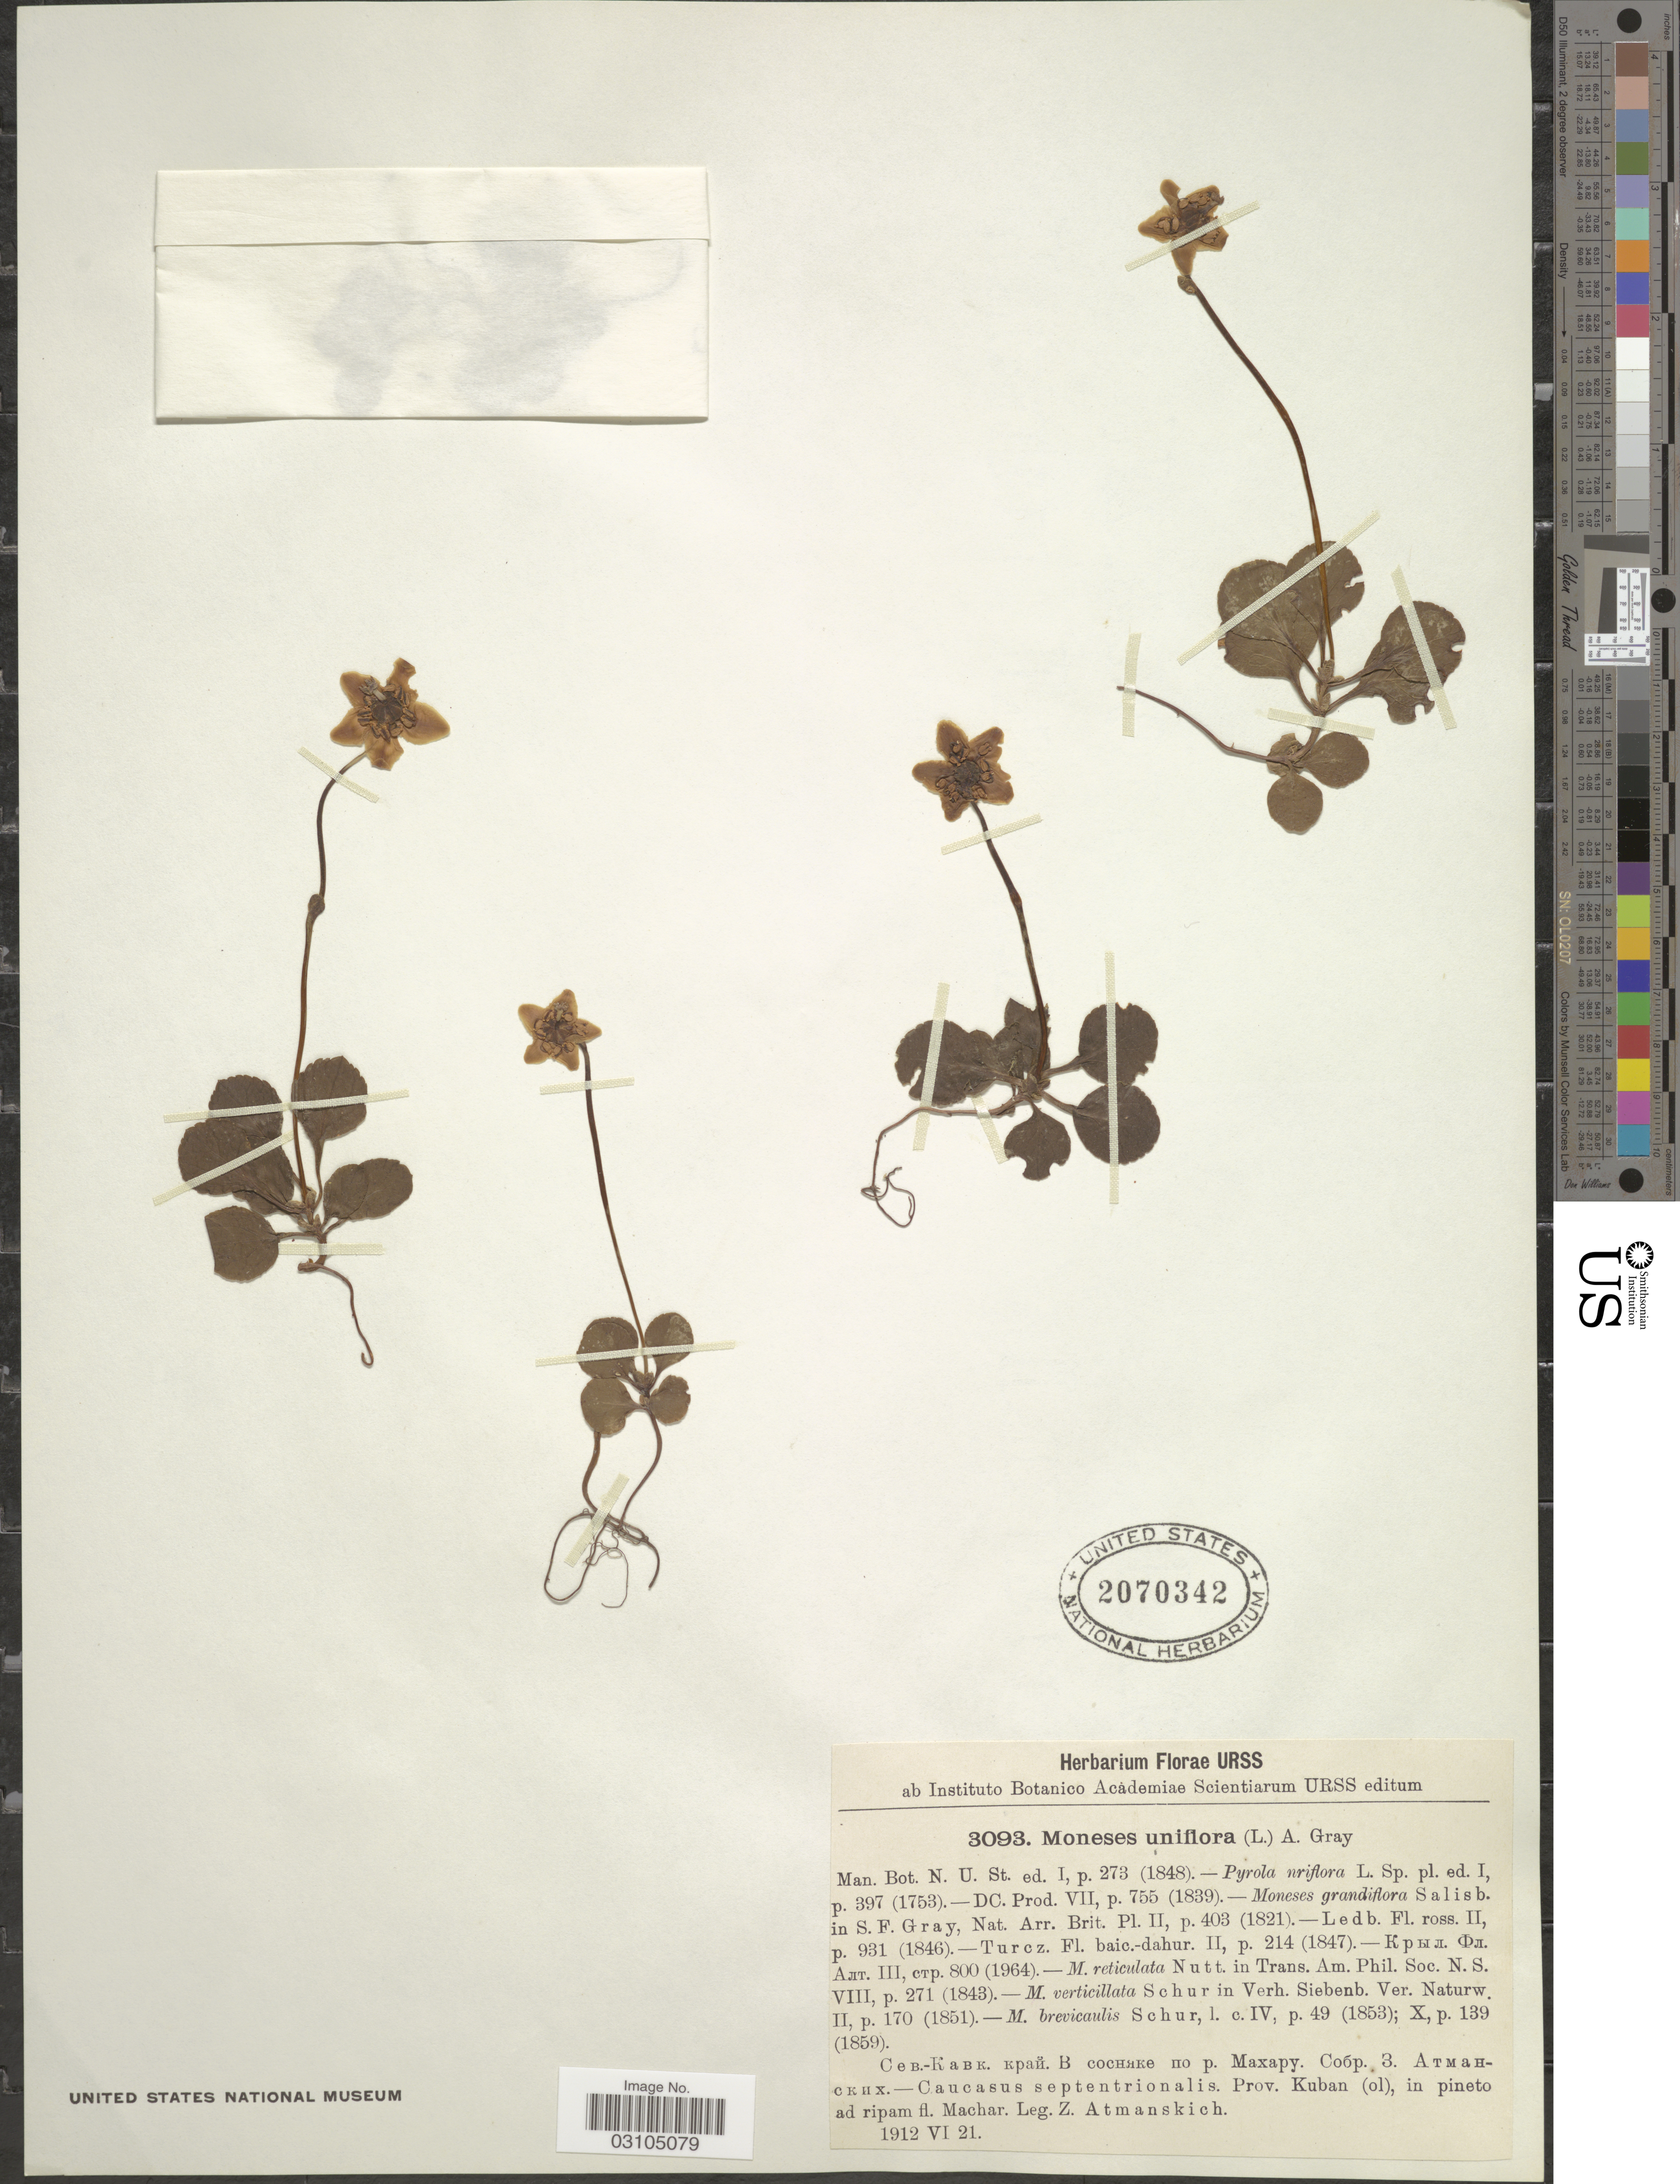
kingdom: Plantae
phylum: Tracheophyta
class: Magnoliopsida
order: Ericales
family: Ericaceae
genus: Moneses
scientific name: Moneses uniflora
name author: (L.) A. Gray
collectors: Z. Atmanskich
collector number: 3093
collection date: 1912-06-21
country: Russian Federation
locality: Caucasus septentrionalis. Prov. Kuban (ol), in pineto ad ripam fl. Machar.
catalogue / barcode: US 2070342